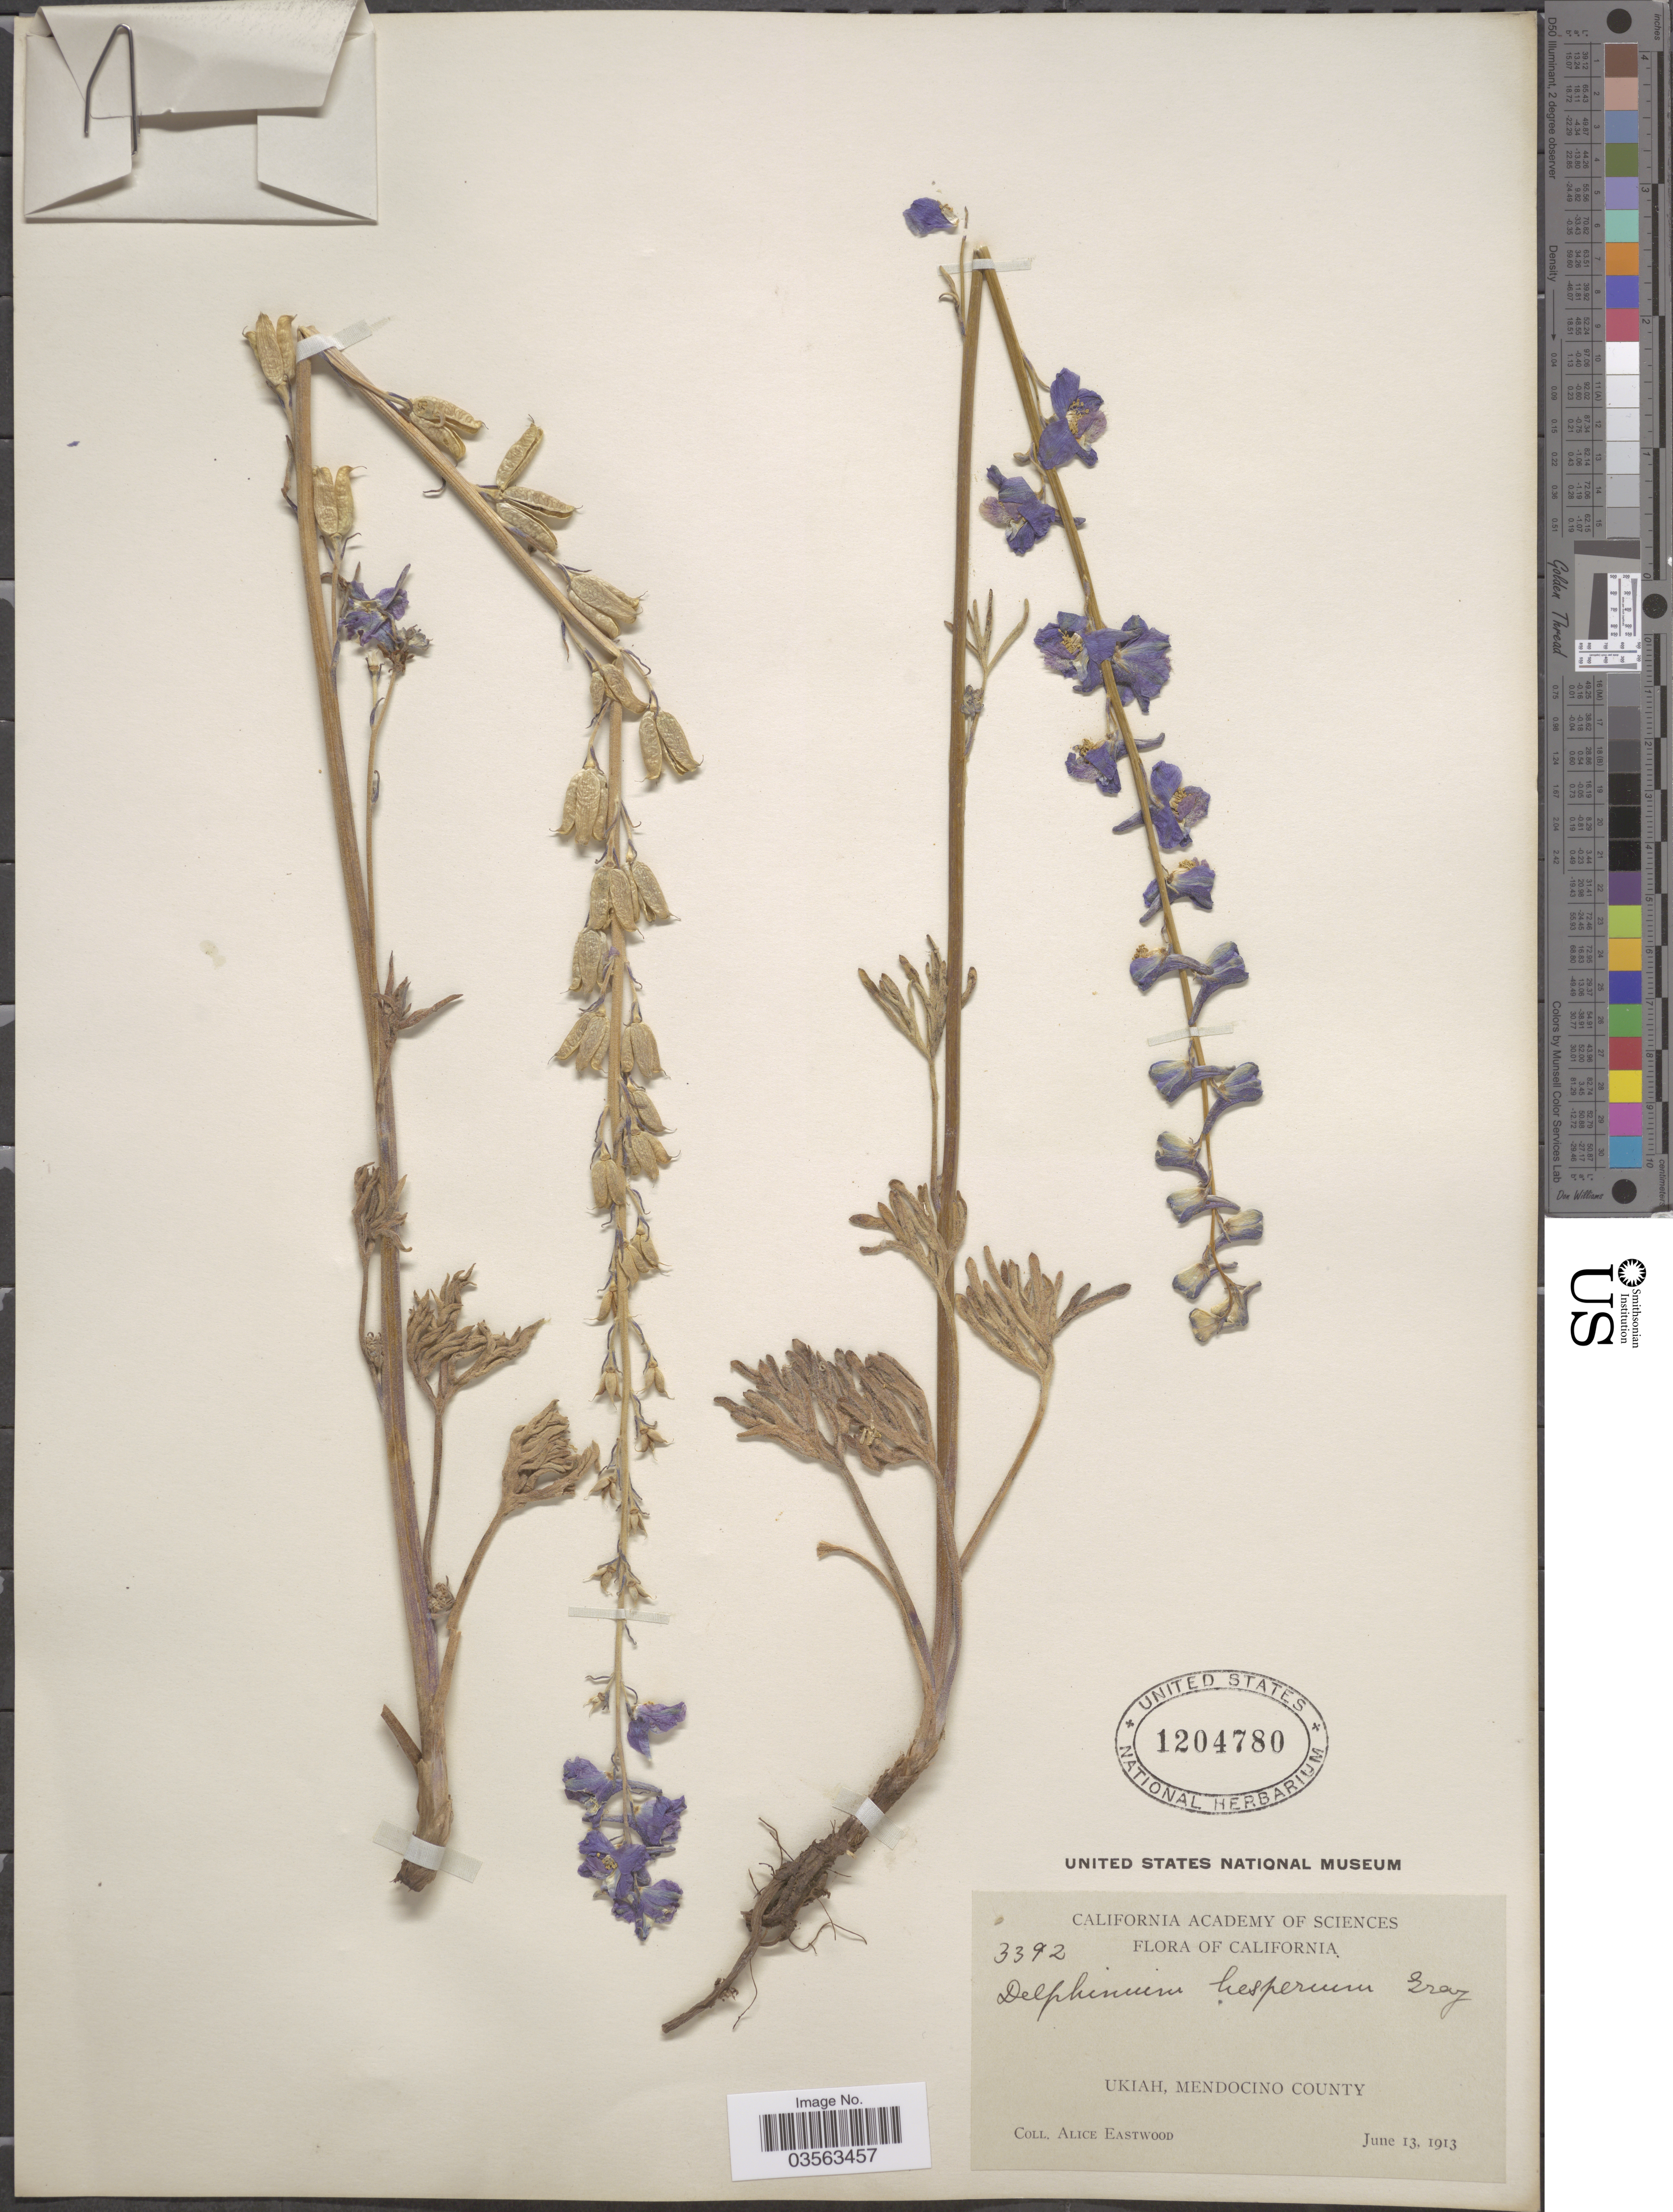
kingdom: Plantae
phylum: Tracheophyta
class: Magnoliopsida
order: Ranunculales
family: Ranunculaceae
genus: Delphinium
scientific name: Delphinium hesperium subsp. hesperium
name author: A. Gray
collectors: A. Eastwood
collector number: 3392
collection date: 1913-06-13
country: United States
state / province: California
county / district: Mendocino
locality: Ukiah, Mendocino County.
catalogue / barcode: US 1204780